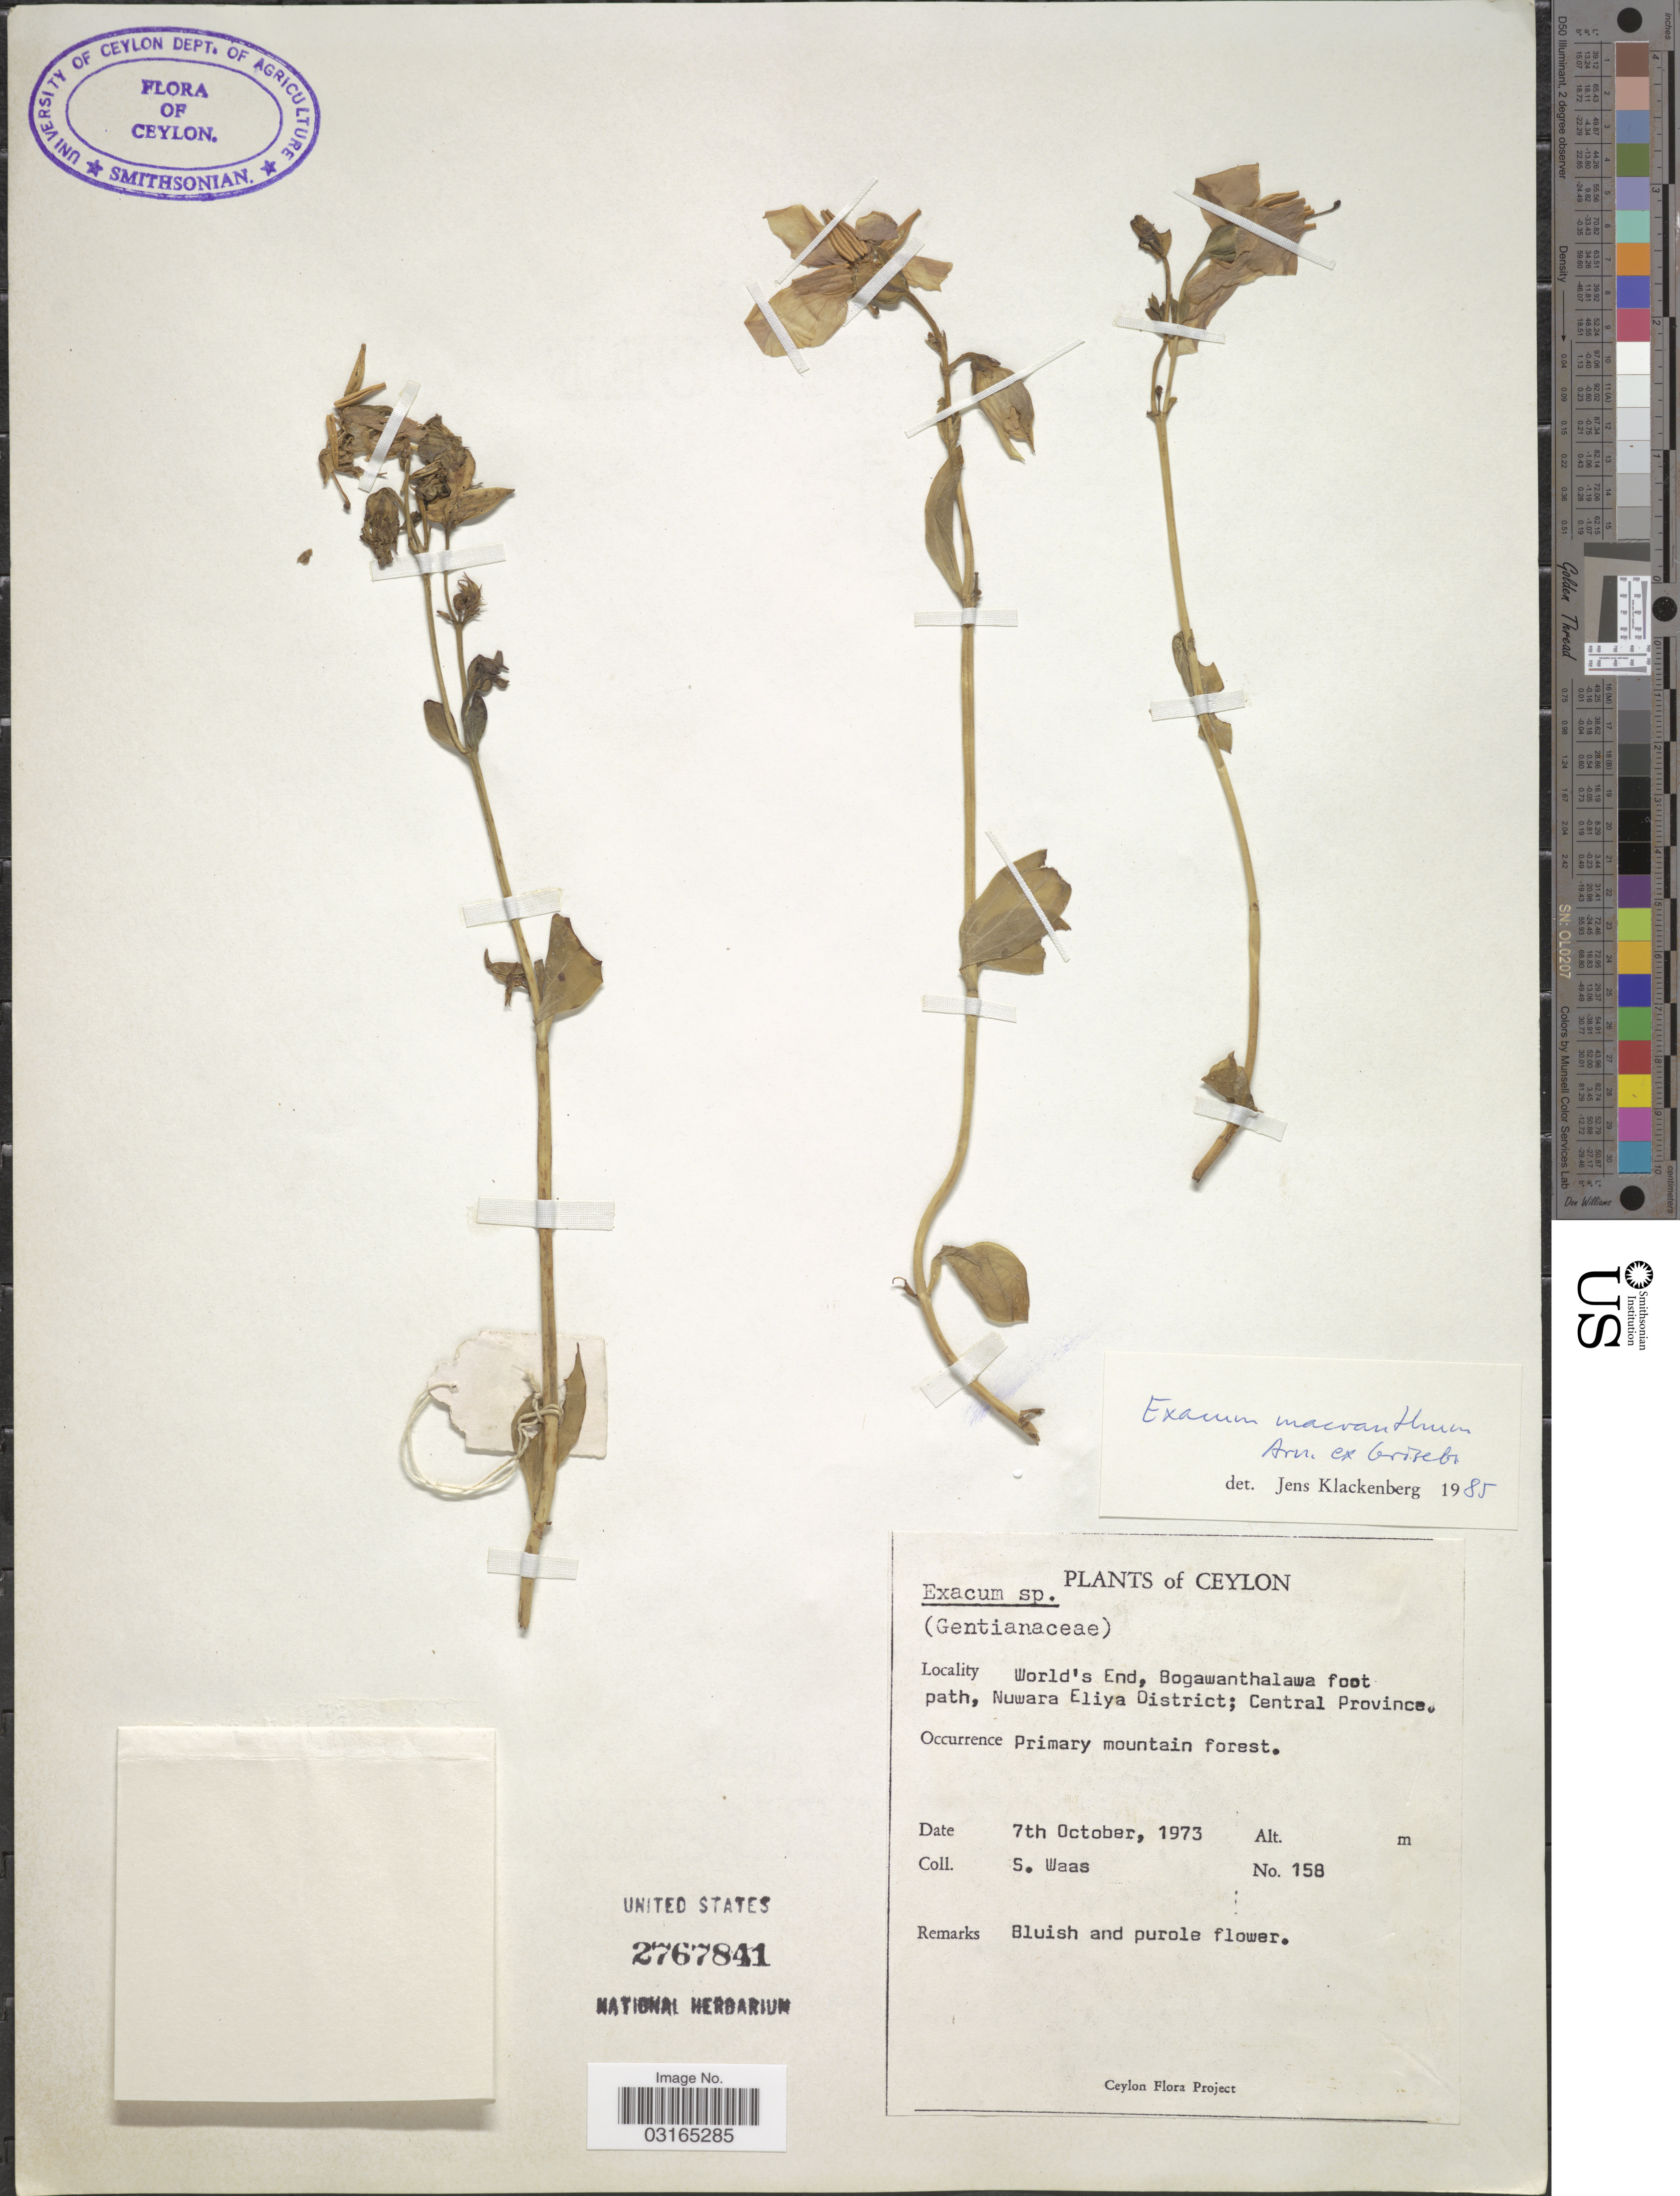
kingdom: Plantae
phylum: Tracheophyta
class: Magnoliopsida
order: Gentianales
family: Gentianaceae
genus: Exacum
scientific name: Exacum macranthum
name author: Arn. ex Griseb.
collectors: S. Waas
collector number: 158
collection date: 1973-10-07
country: Sri Lanka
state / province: Central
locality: Ceylon. World's End, Bogawanthalawa foot path, Nuwara Eliya District.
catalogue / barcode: US 2767841